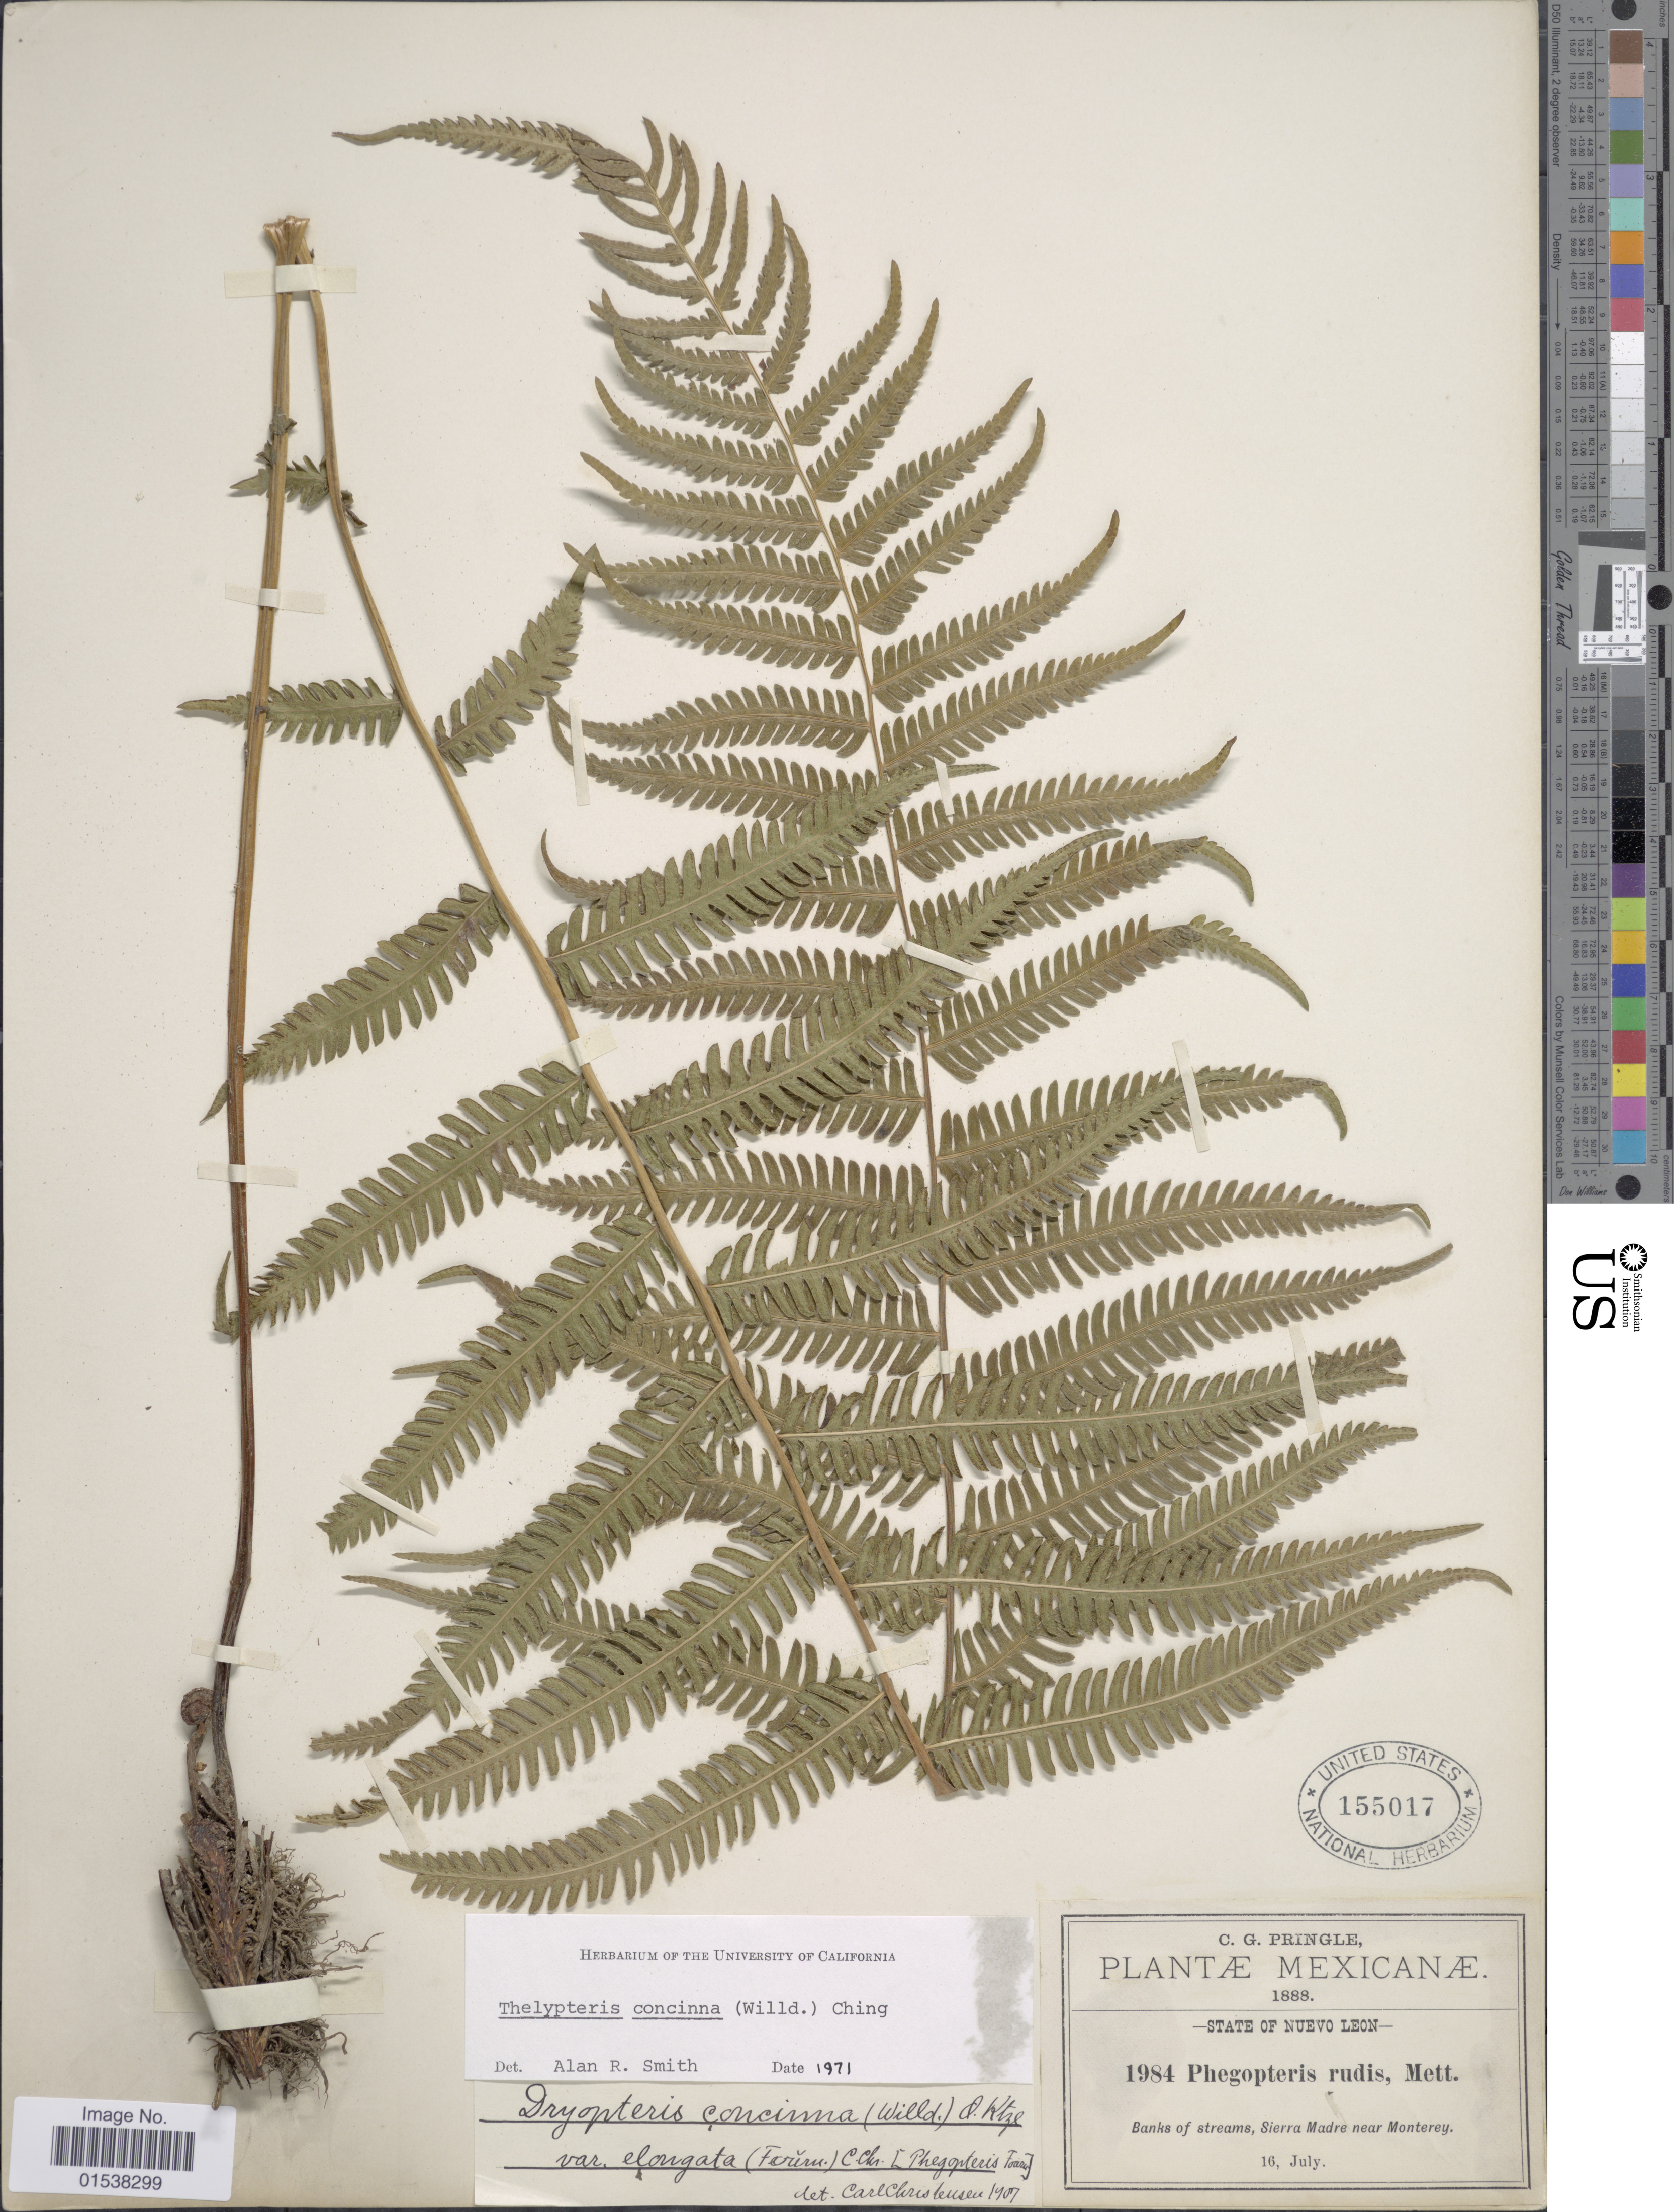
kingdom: Plantae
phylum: Tracheophyta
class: Polypodiopsida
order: Polypodiales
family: Thelypteridaceae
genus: Amauropelta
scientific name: Amauropelta concinna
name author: (Willd.) Pic. Serm.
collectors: C. G. Pringle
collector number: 1984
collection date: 1888-07-16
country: Mexico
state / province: Nuevo León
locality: Mexicanae, State of Nuevo Leon, banks of streams, Sierra Madre near Monterey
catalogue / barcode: US 155017